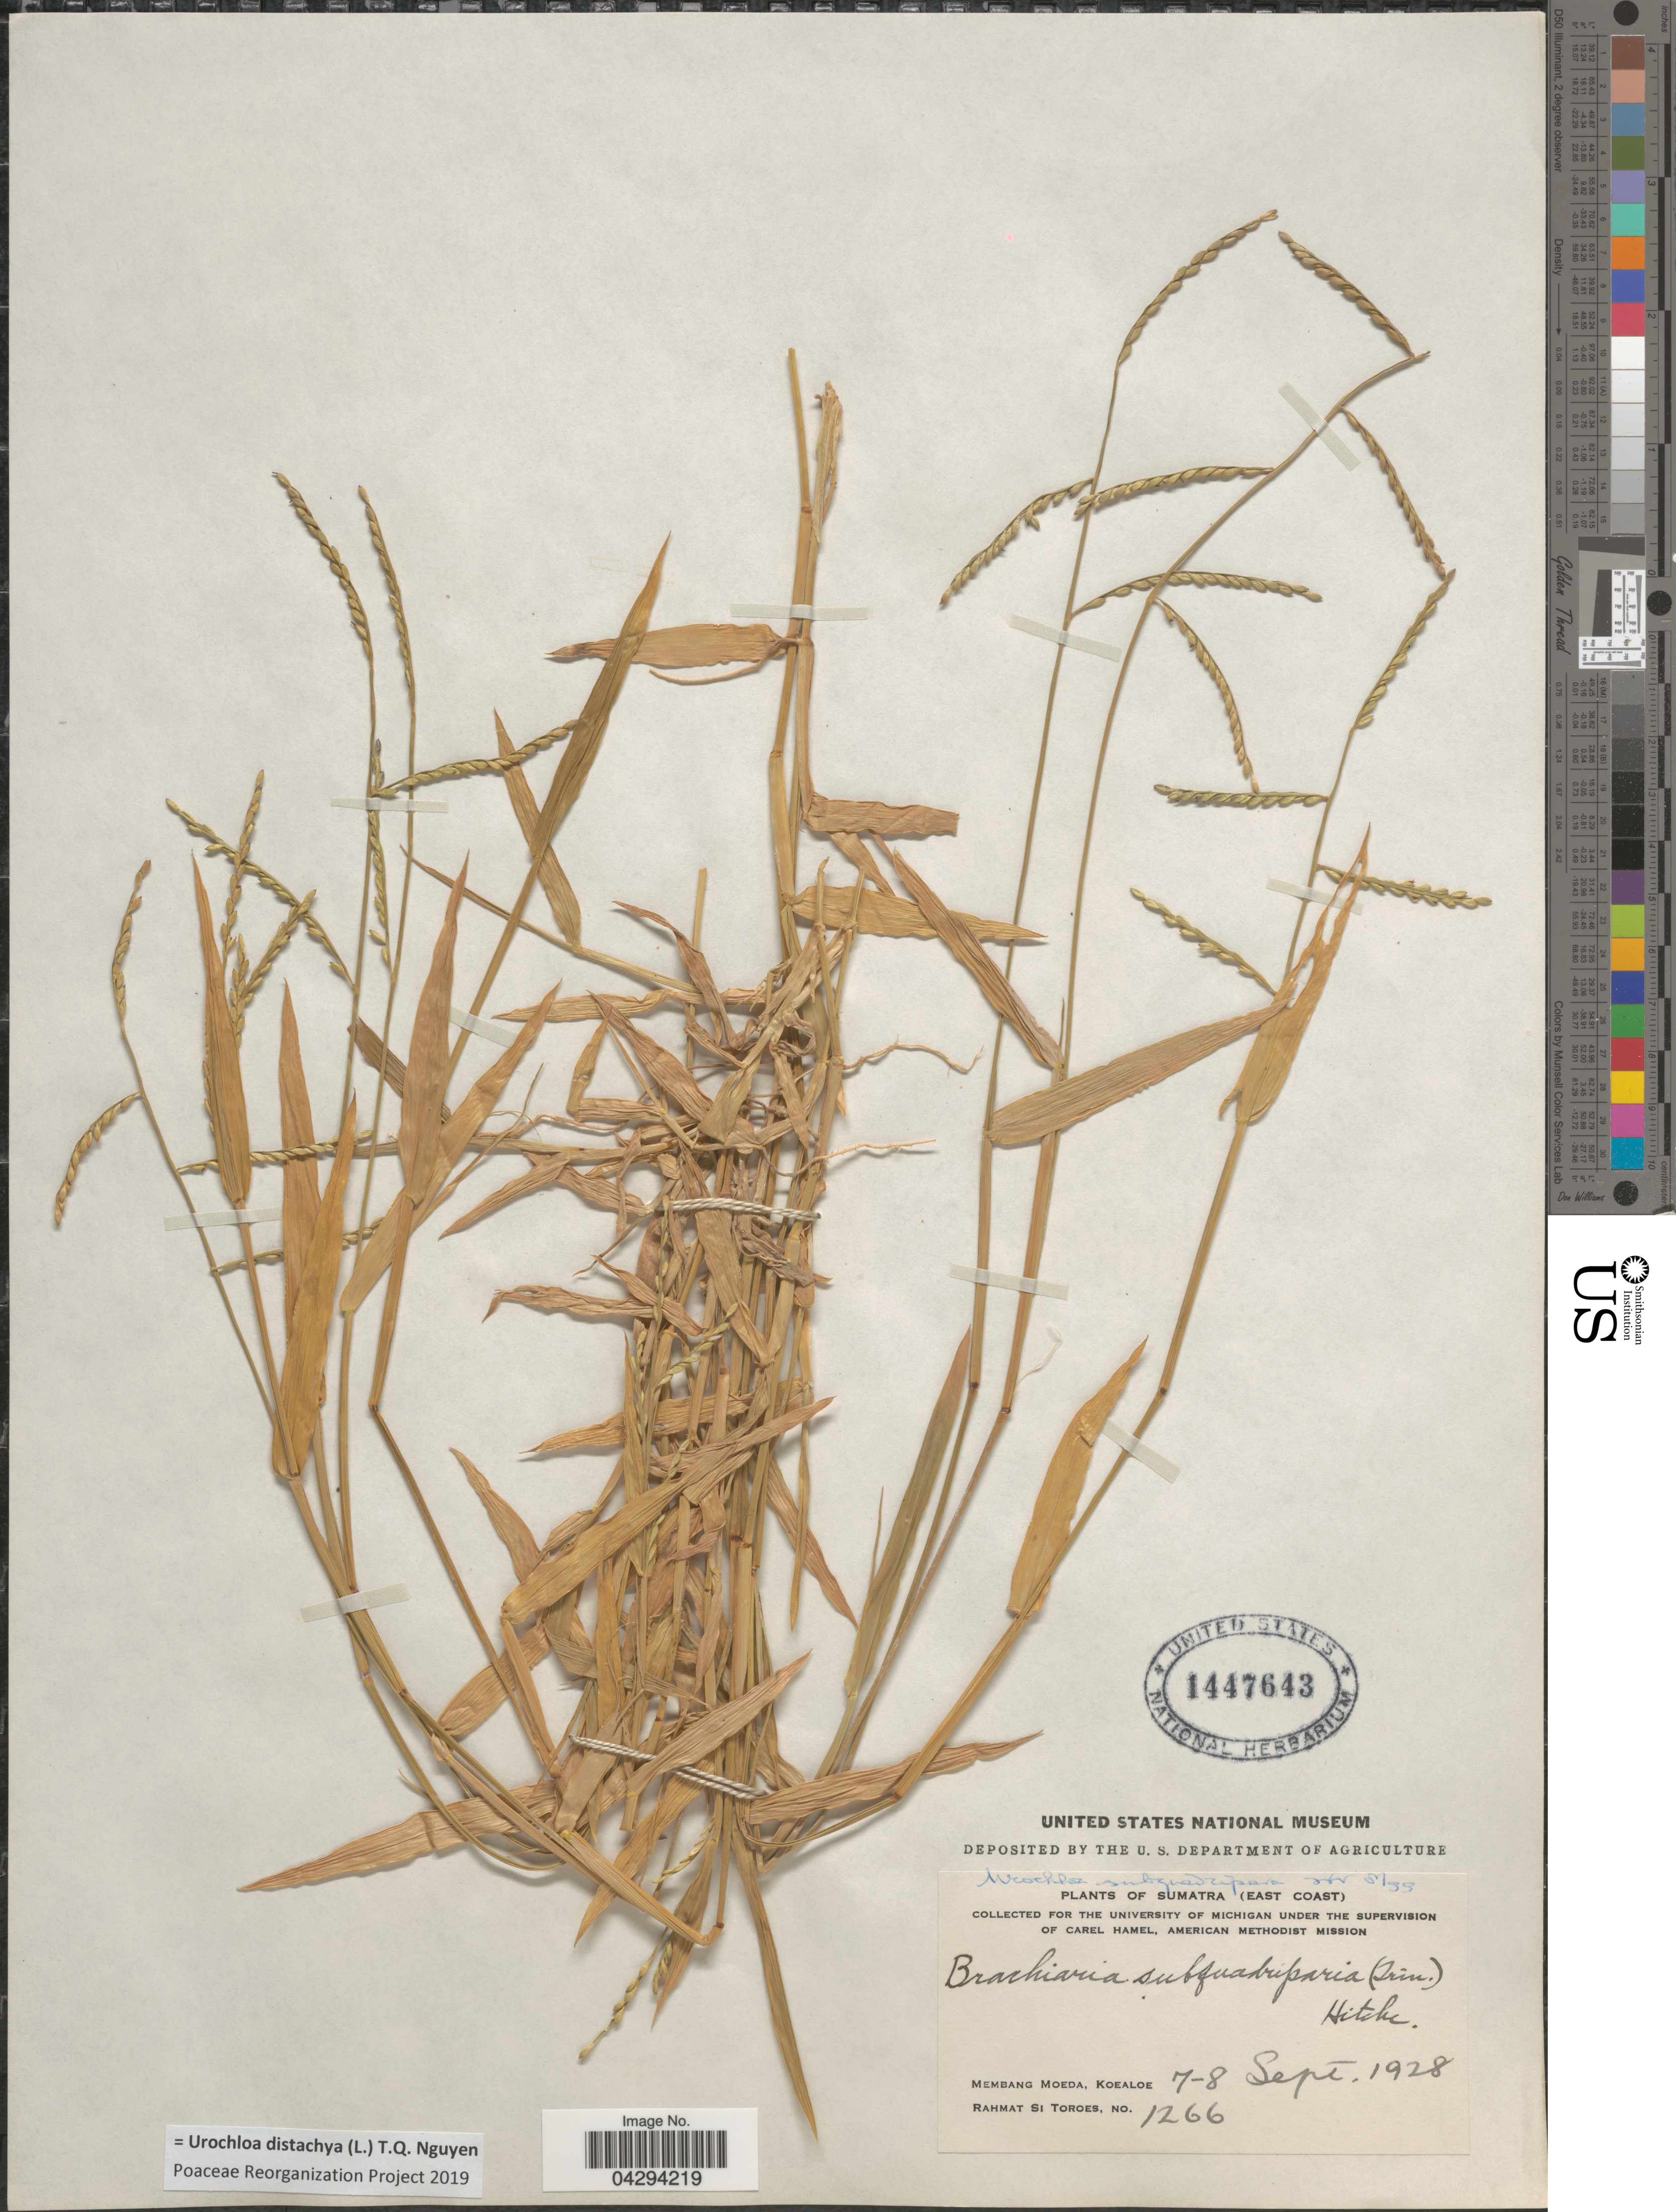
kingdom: Plantae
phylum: Tracheophyta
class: Liliopsida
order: Poales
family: Poaceae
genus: Urochloa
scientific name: Urochloa distachya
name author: (L.) T.Q. Nguyen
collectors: Rahmat Si Boeea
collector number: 1266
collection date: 1928-09-07/1928-09-08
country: Indonesia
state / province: Sumatra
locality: (East Coast). Membang Moeda, Koealoe.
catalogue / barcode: US 1447643